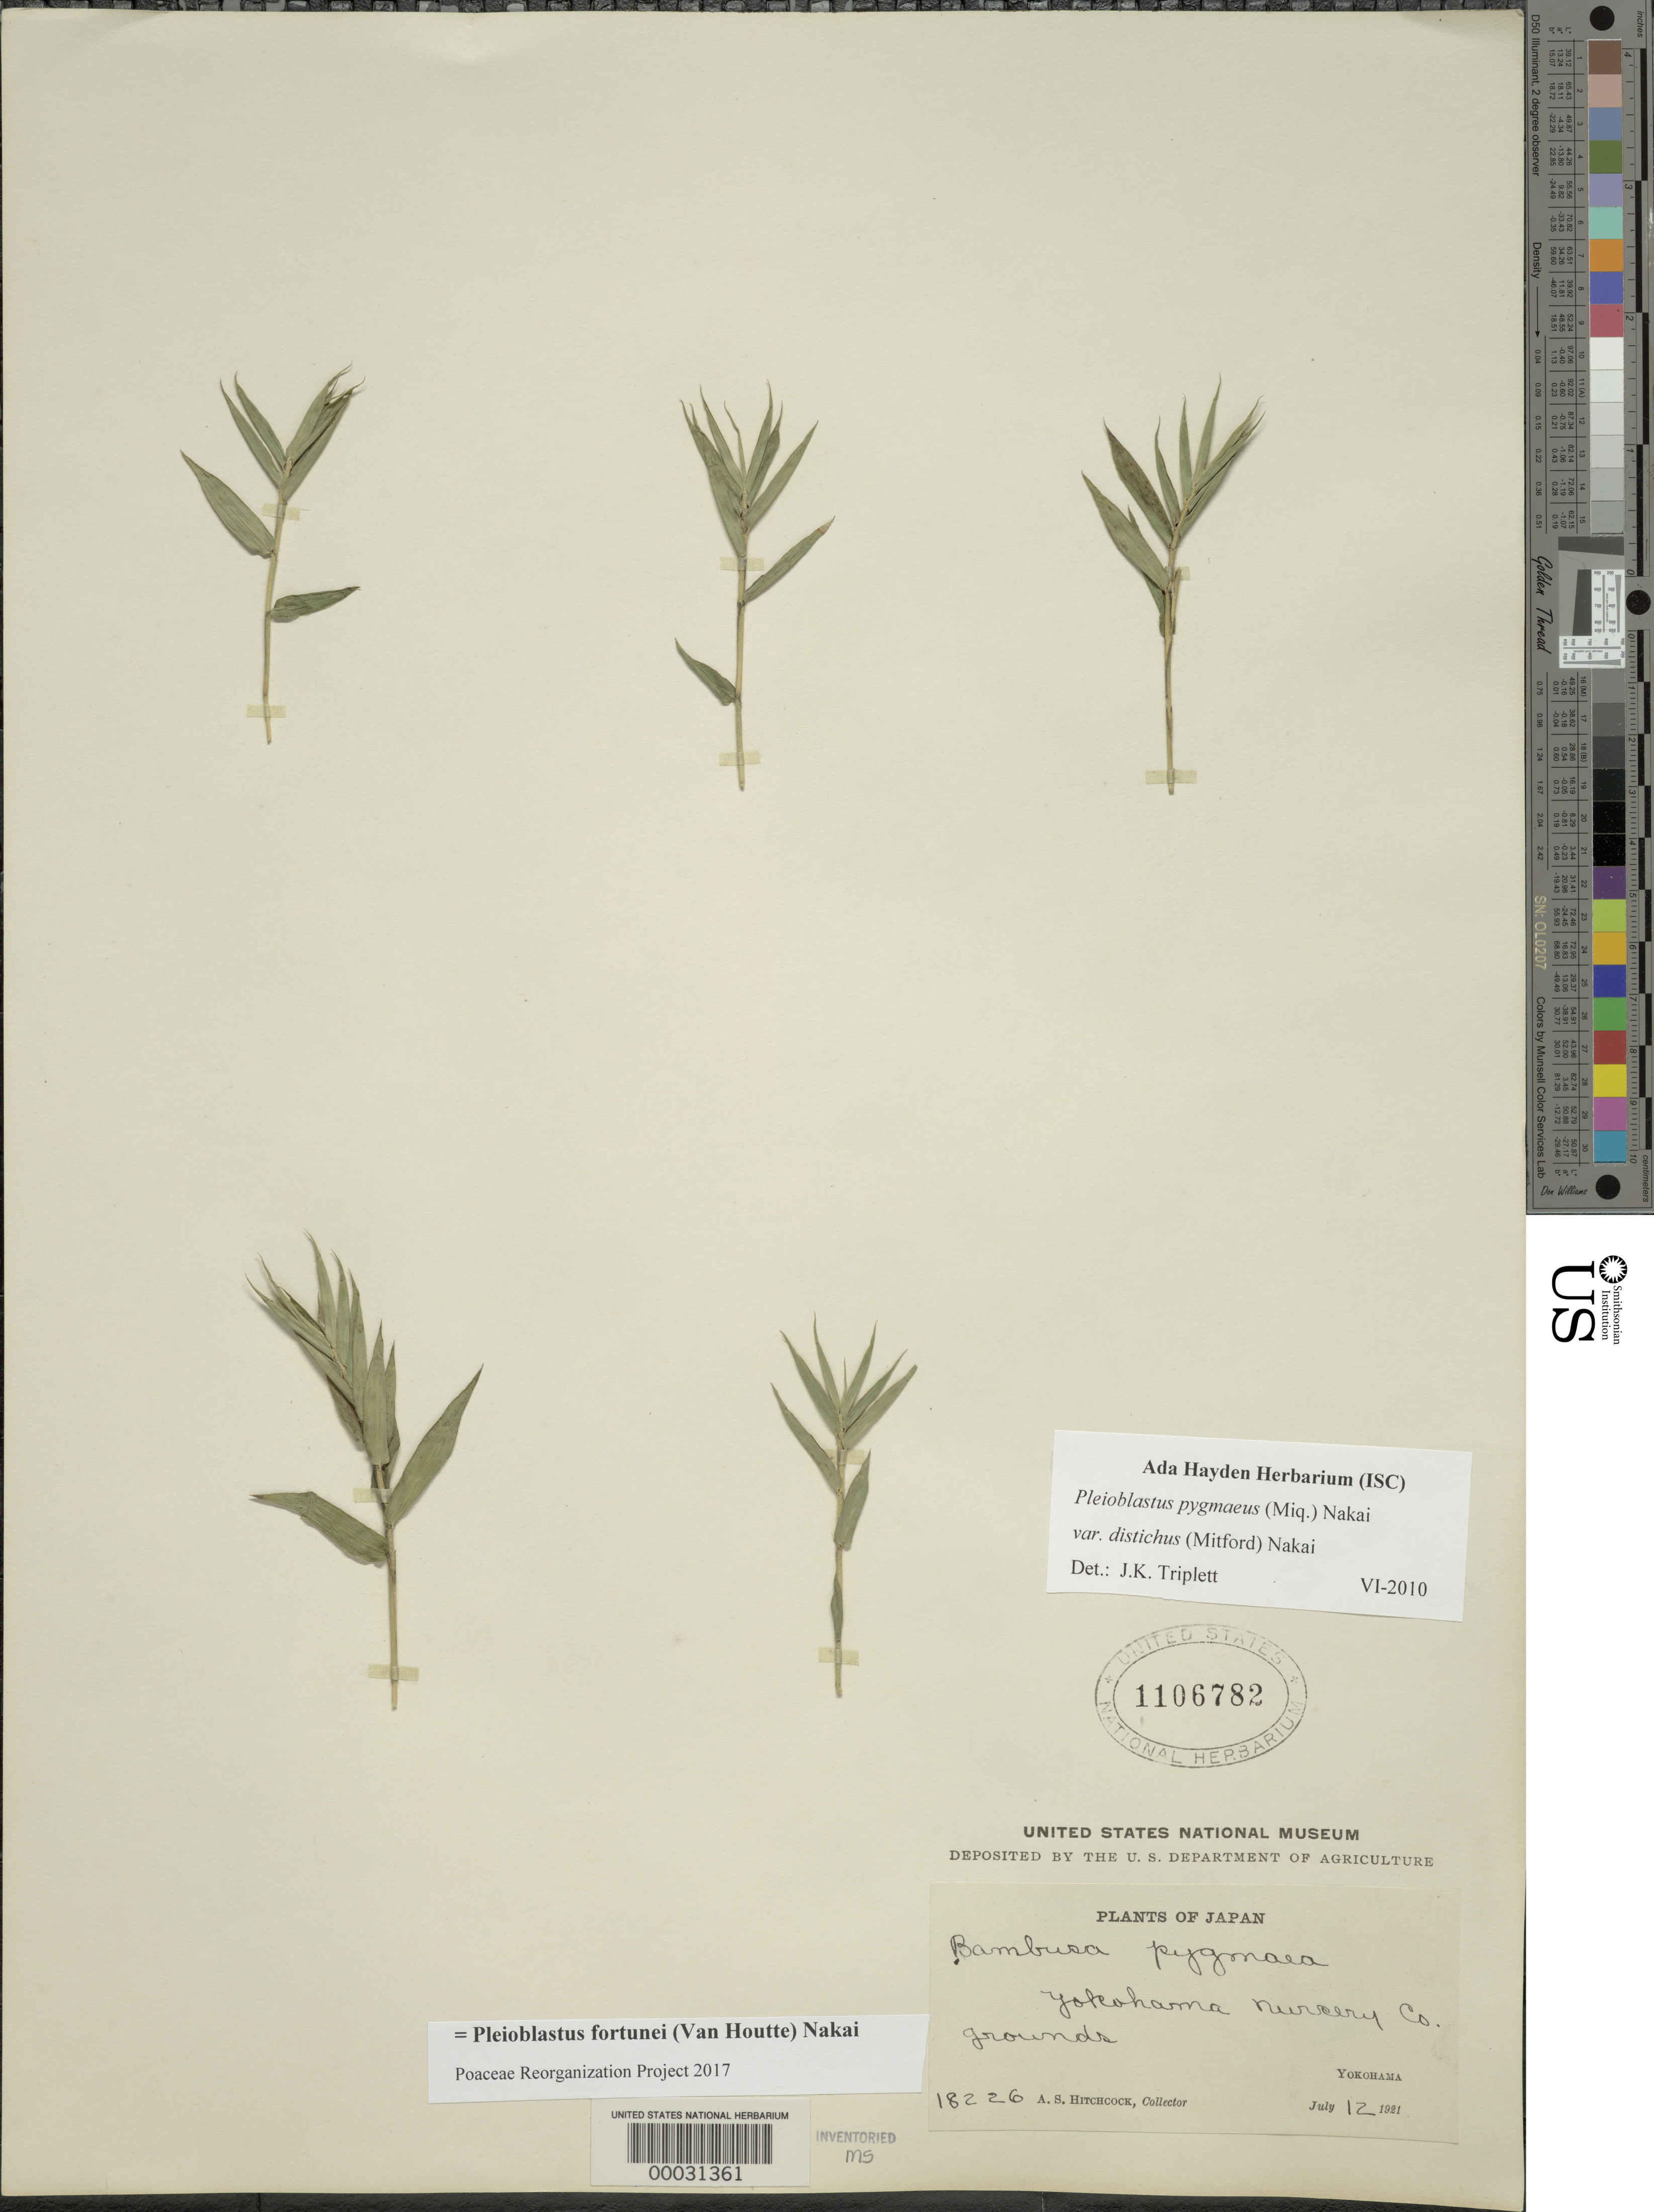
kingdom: Plantae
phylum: Tracheophyta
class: Liliopsida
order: Poales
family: Poaceae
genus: Pleioblastus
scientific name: Pleioblastus fortunei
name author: (Van Houtte) Nakai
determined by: Poaceae Reorganization Project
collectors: A. S. Hitchcock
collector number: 18226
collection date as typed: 12 Jul 1921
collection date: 1921-07-12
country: Japan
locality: Yokohama; yokohama nursery co. grounds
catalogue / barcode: US 1106782